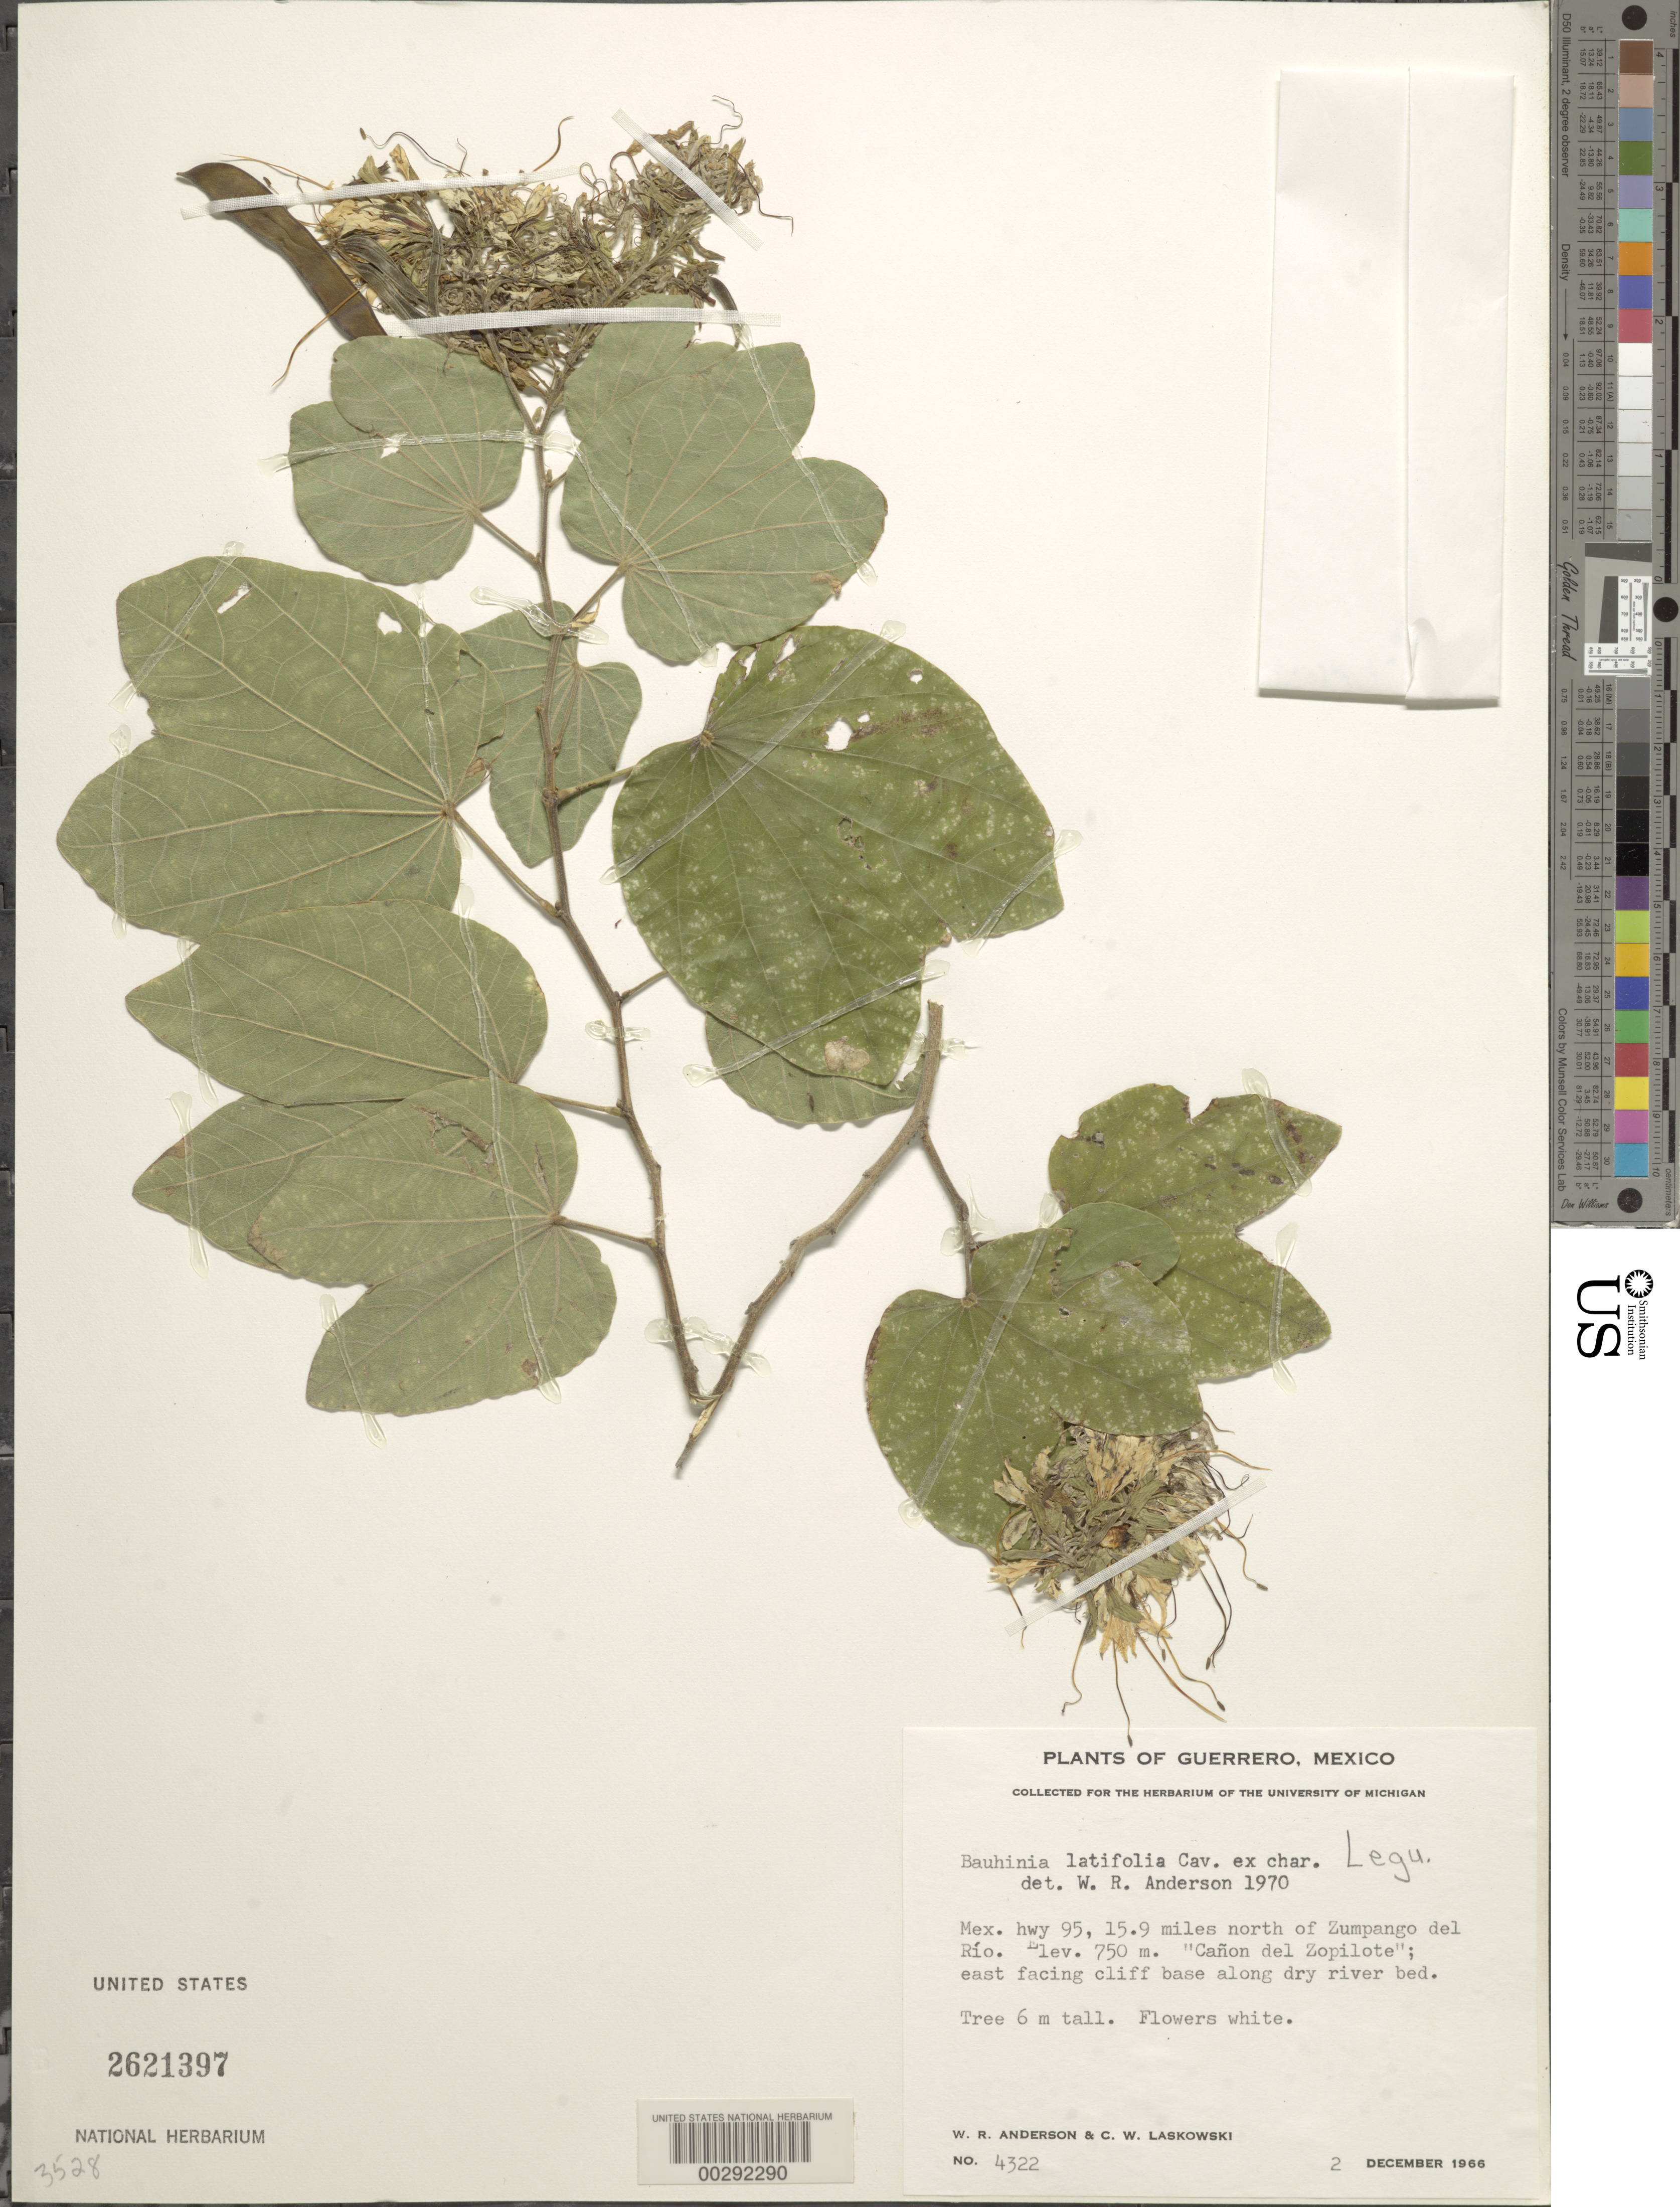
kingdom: Plantae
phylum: Tracheophyta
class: Magnoliopsida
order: Fabales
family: Fabaceae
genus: Bauhinia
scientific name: Bauhinia divaricata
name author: L.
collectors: W. R. Anderson & C. Laskowski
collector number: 4322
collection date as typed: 02 Dec 1966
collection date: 1966-12-02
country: Mexico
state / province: Guerrero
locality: Mex hwy 95, 15.9 mi N of Zumpango del Rio, "Canon del Zopilote"; E facing cliff base along dry river bed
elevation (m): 750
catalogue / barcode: US 2621397